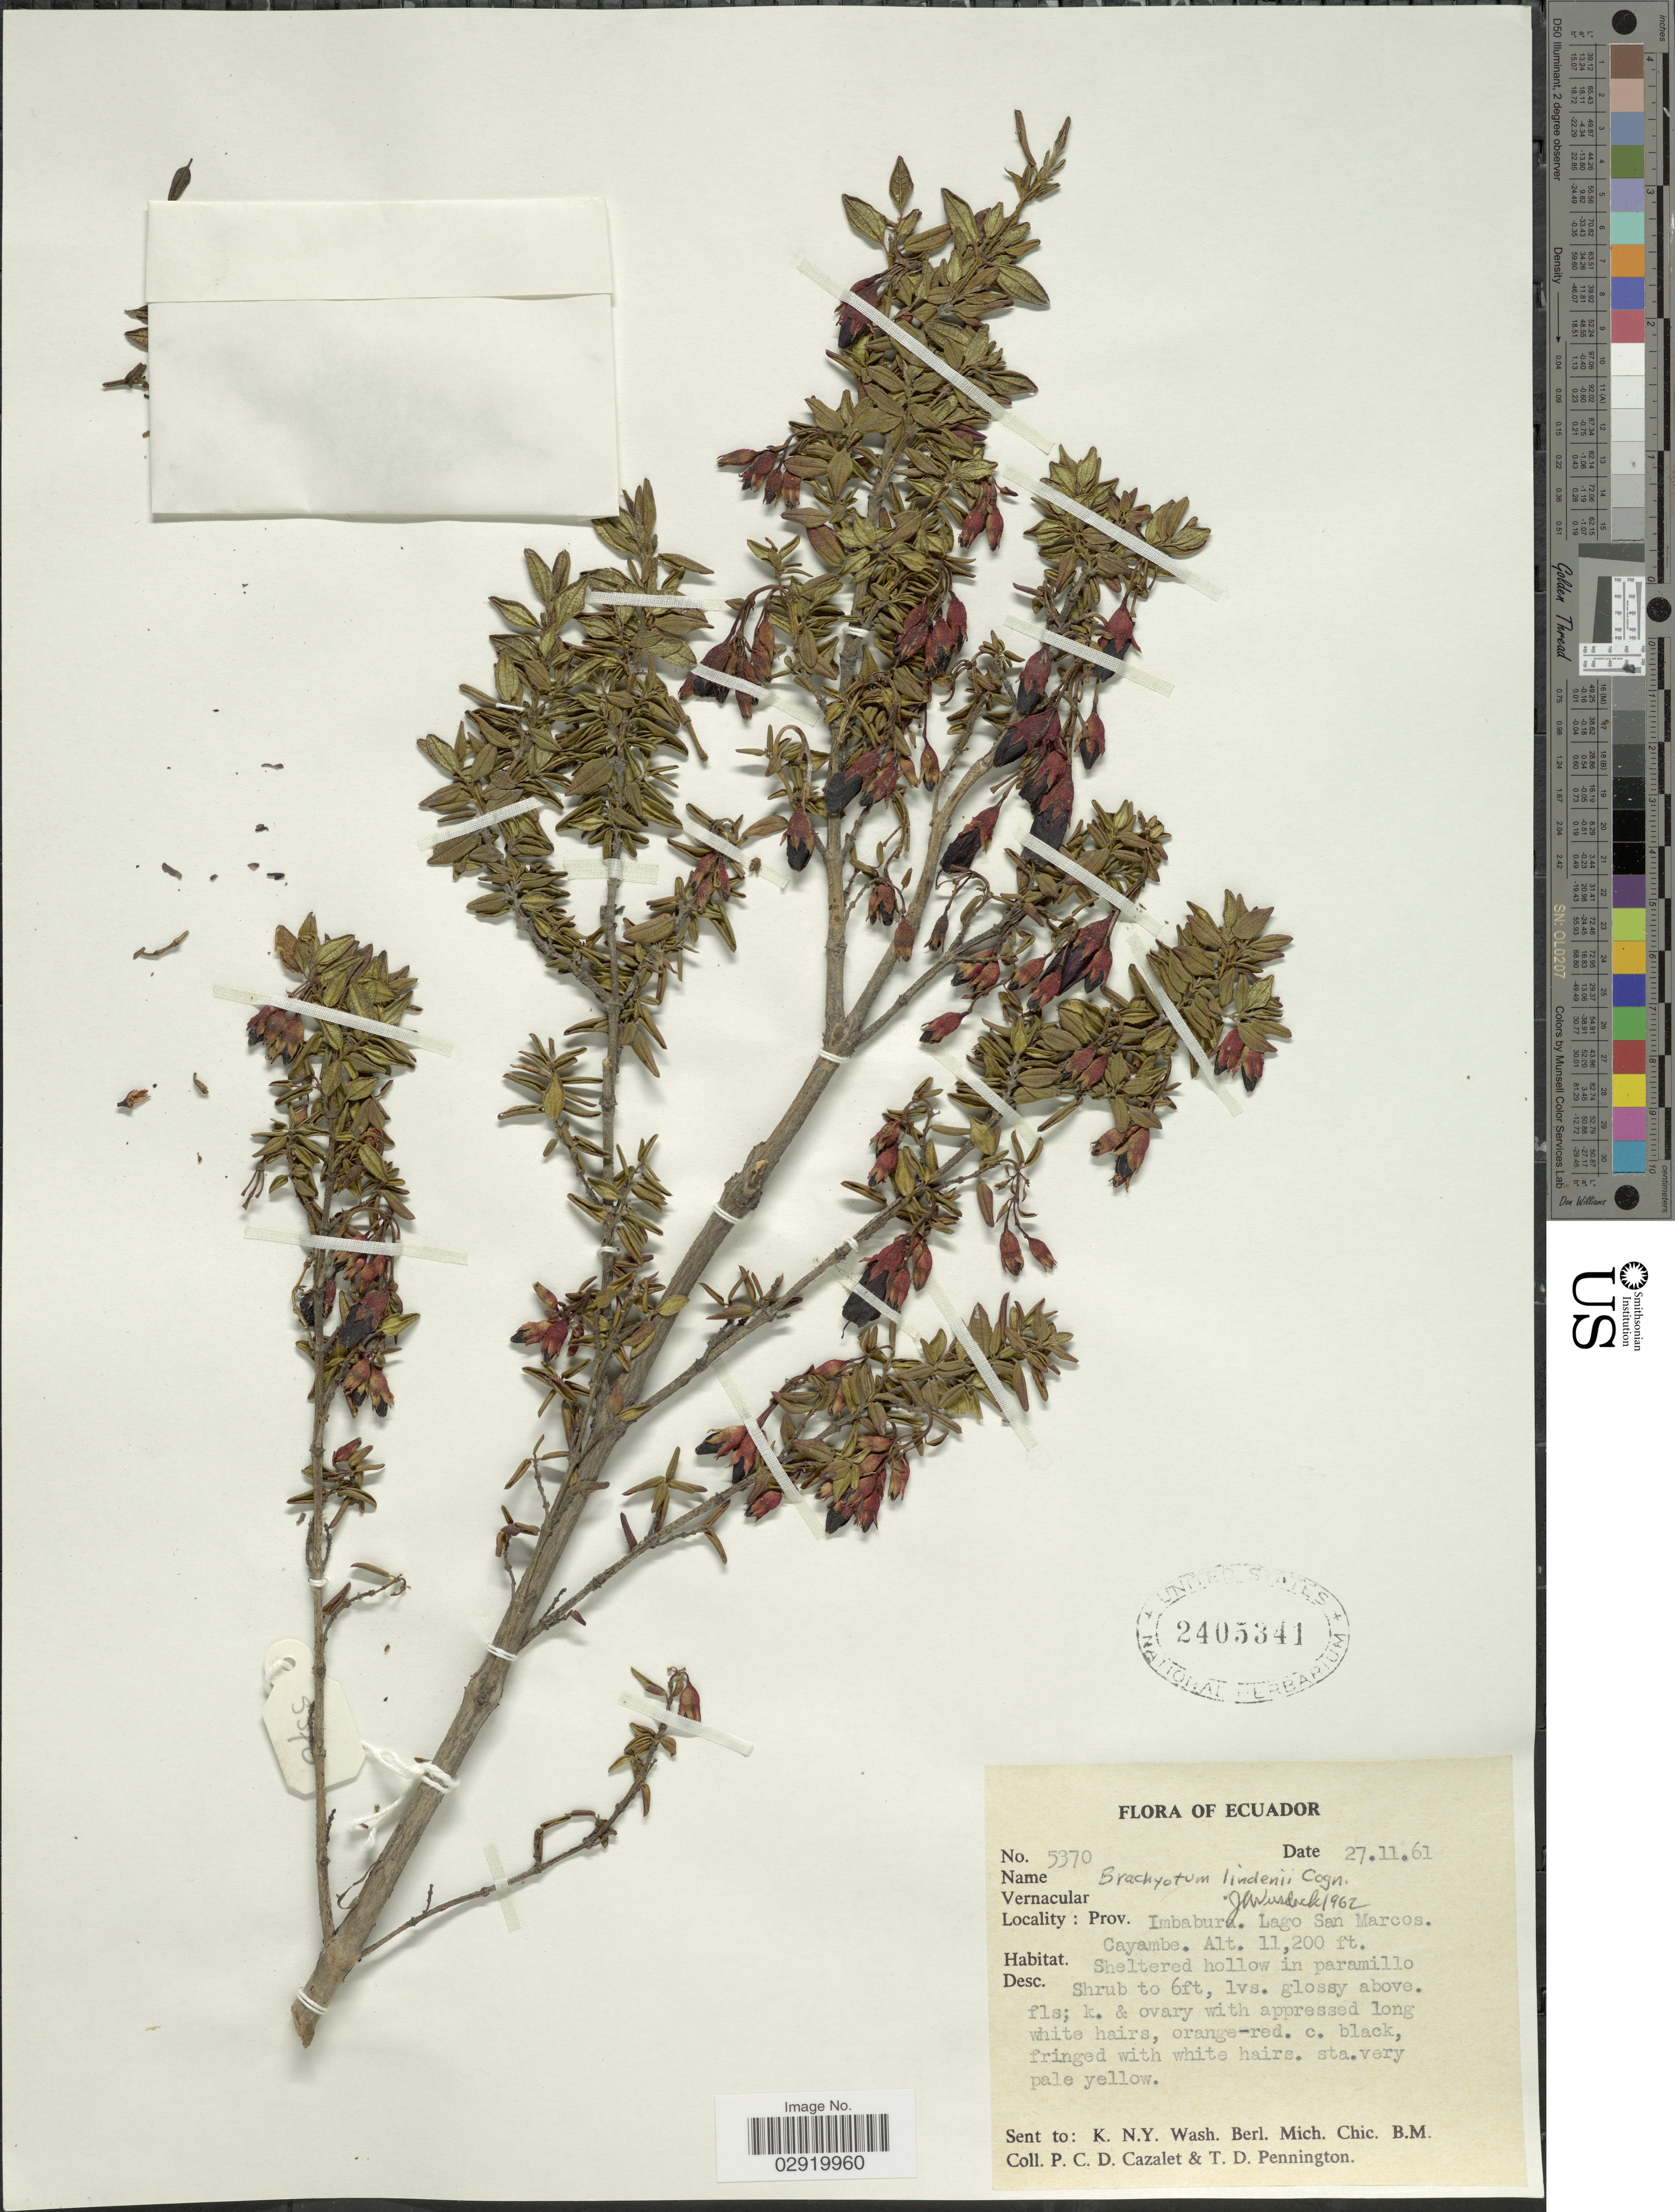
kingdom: Plantae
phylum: Tracheophyta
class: Magnoliopsida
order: Myrtales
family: Melastomataceae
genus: Brachyotum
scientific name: Brachyotum lindenii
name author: Cogn.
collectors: P. C. D. Cazalet & T. D. Pennington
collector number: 5370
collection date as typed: Transcribed d/m/y: 27/11/61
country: Ecuador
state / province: Imbabura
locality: Lago San Marcos. Cayambe.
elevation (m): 3414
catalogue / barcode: US 2405341